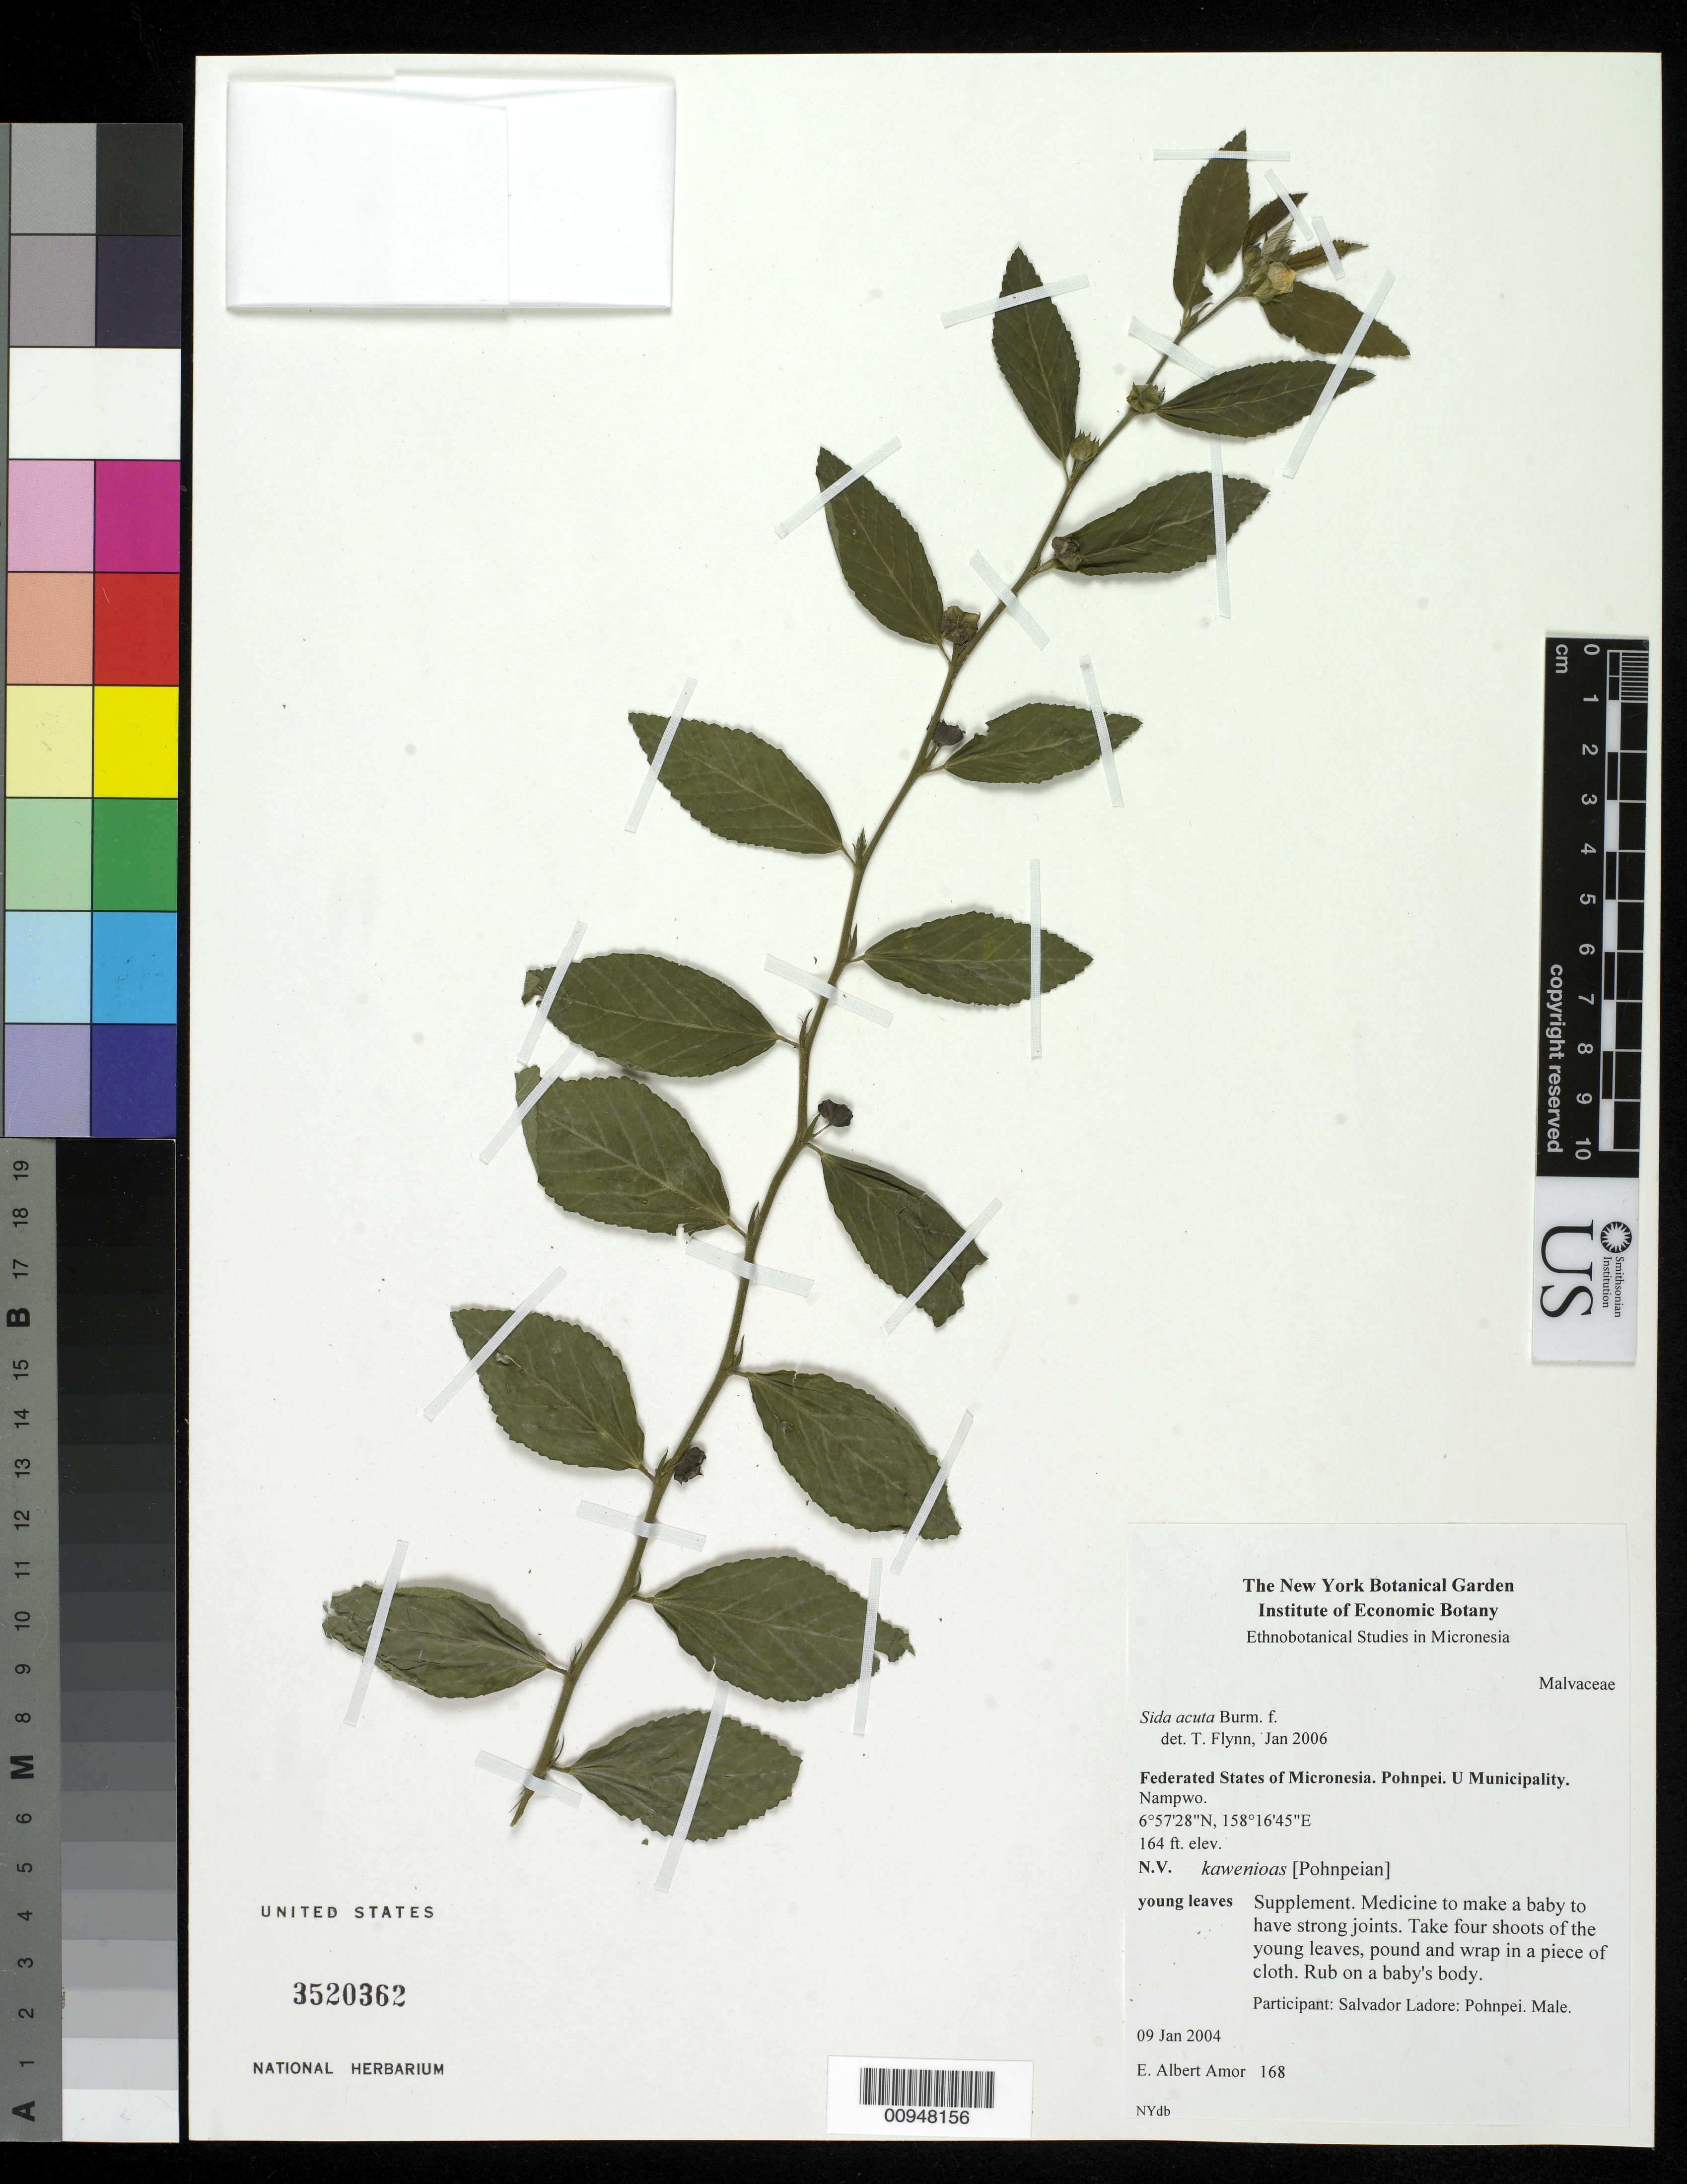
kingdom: Plantae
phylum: Tracheophyta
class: Magnoliopsida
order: Malvales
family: Malvaceae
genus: Sida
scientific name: Sida acuta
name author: Burm. f.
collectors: P. Eperiam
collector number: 168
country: Micronesia, Federated States of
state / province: Pohnpei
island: Pohnpei [Ponape]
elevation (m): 24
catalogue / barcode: US 3520362